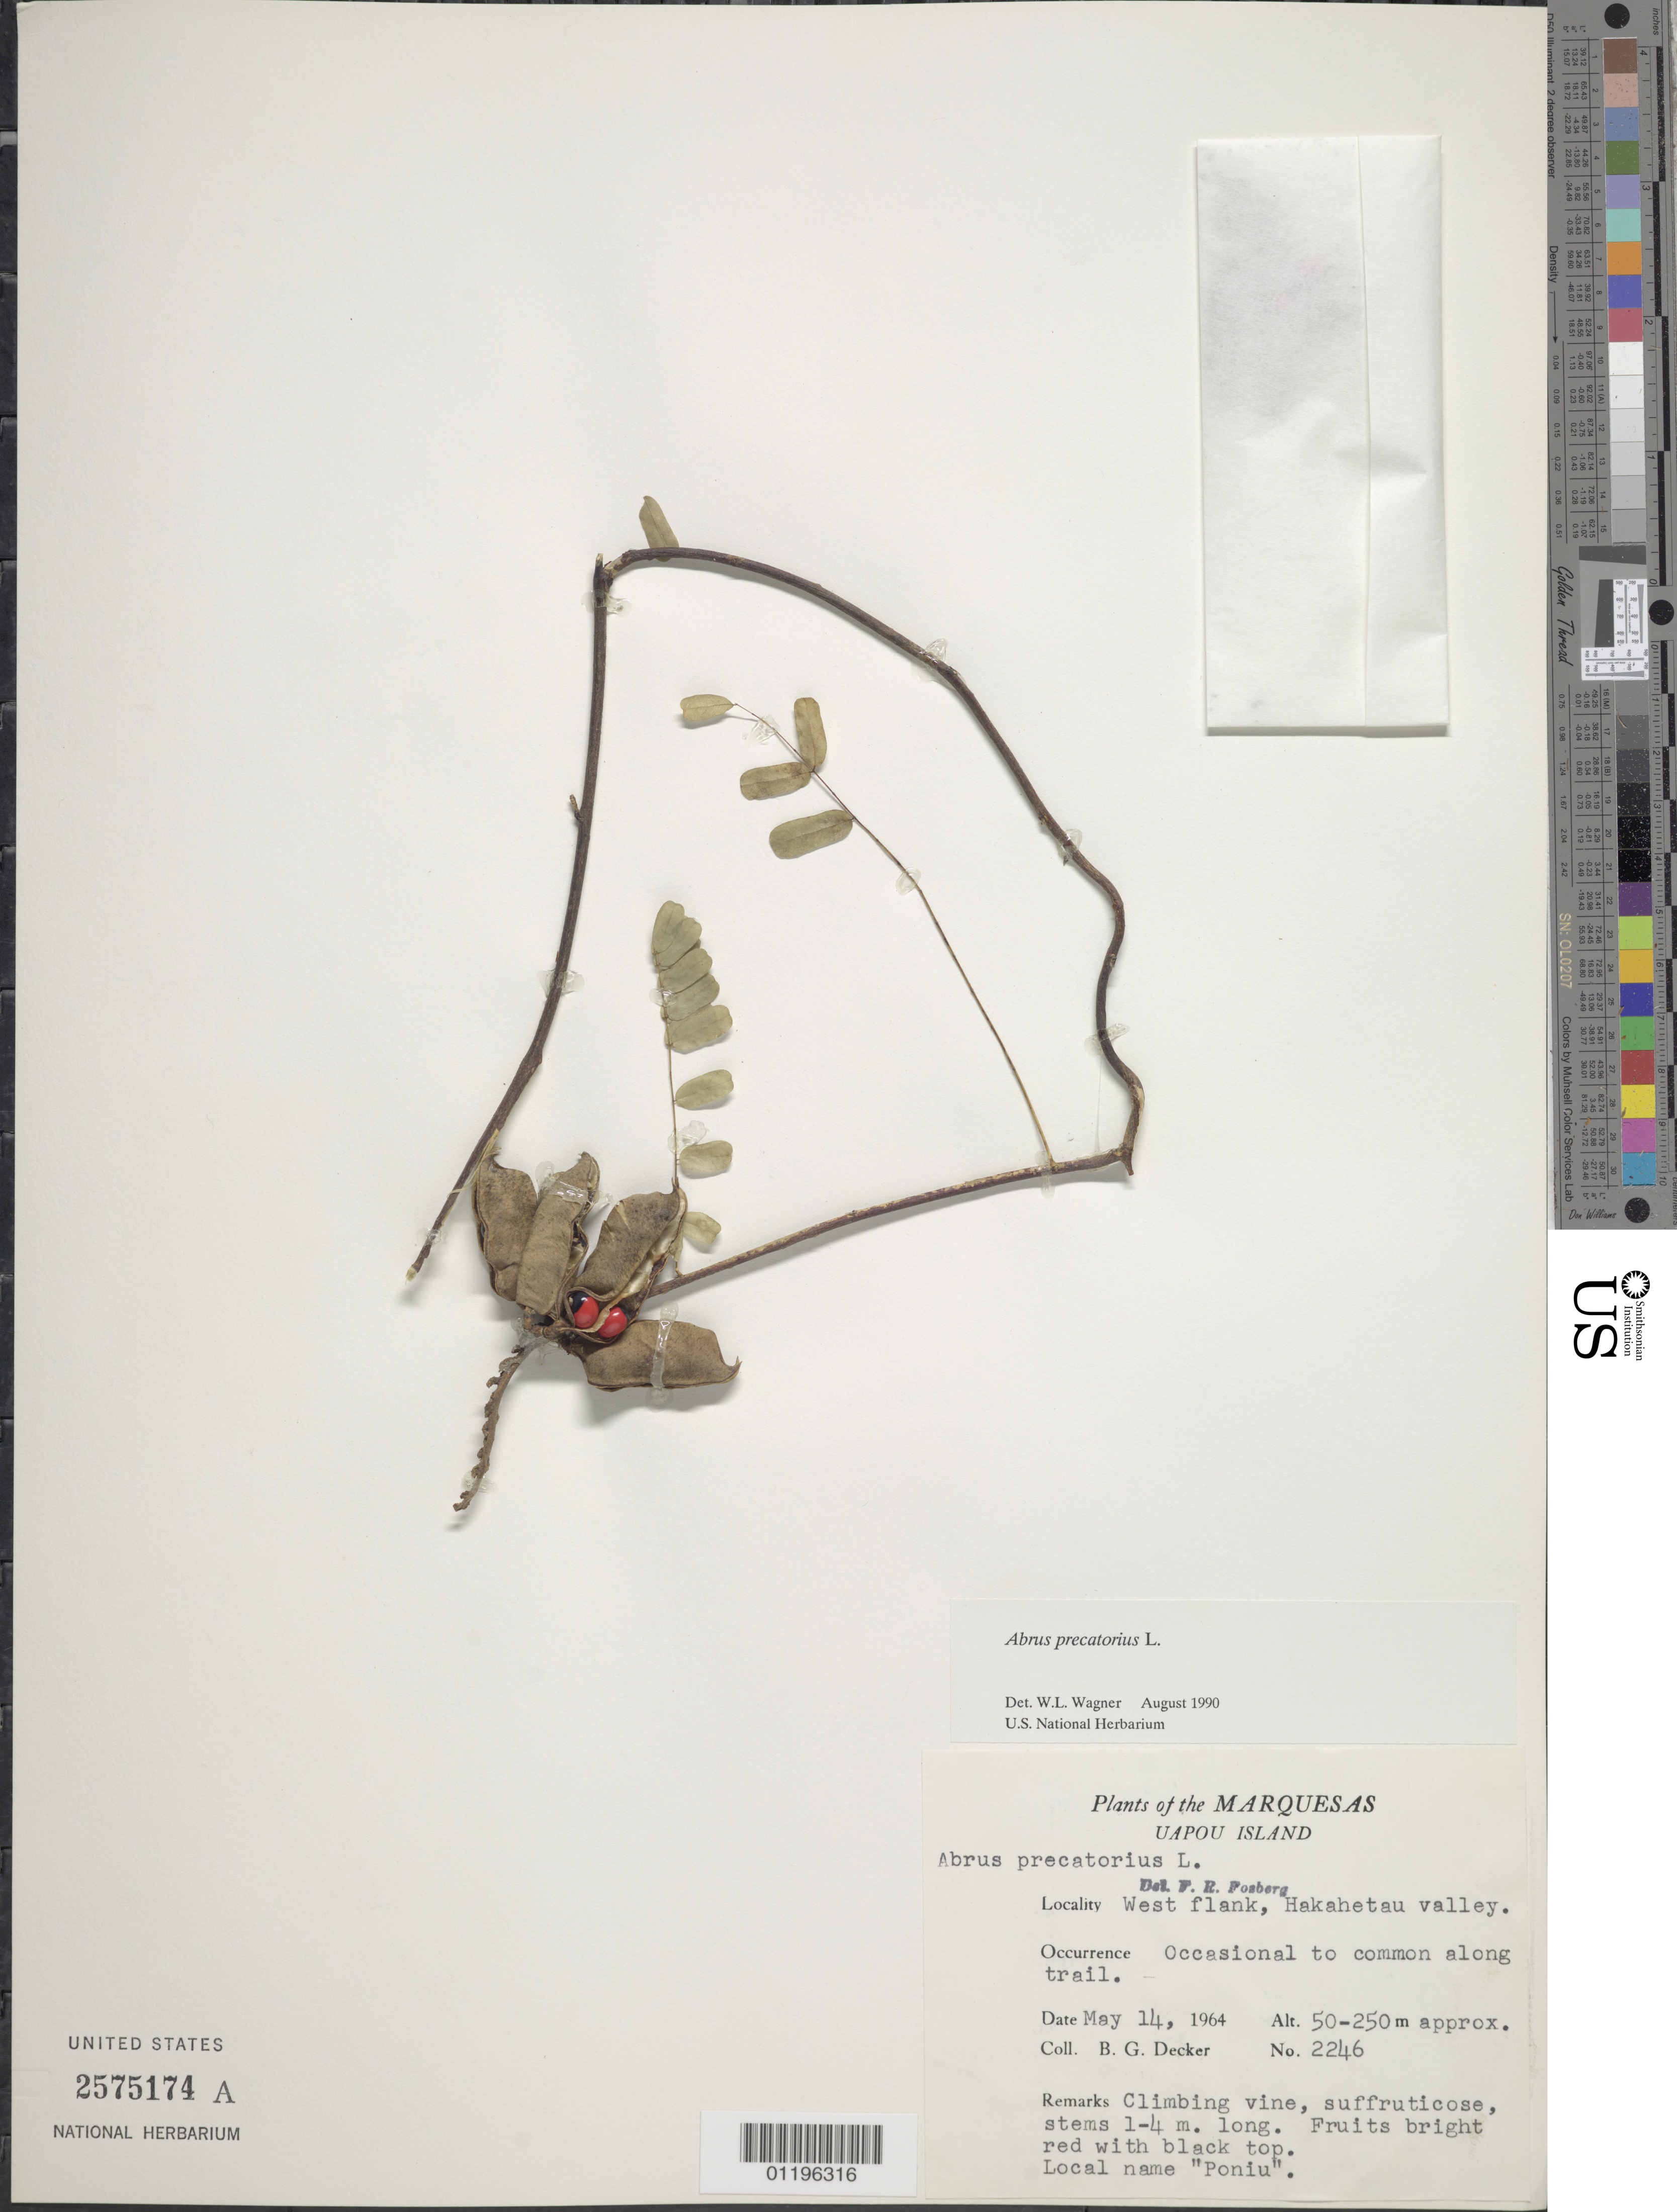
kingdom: Plantae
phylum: Tracheophyta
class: Magnoliopsida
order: Fabales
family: Fabaceae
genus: Abrus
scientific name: Abrus precatorius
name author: L.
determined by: Wagner, W. L., (BOT), Smithsonian Institution - National Museum of Natural History (UNITED STATES)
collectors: B. G. Decker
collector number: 2246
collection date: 1964-05-14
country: French Polynesia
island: Ua Pou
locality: Hakahetau Valley, W flank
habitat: Occasional to common along trail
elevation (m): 50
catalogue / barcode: US 2575174A